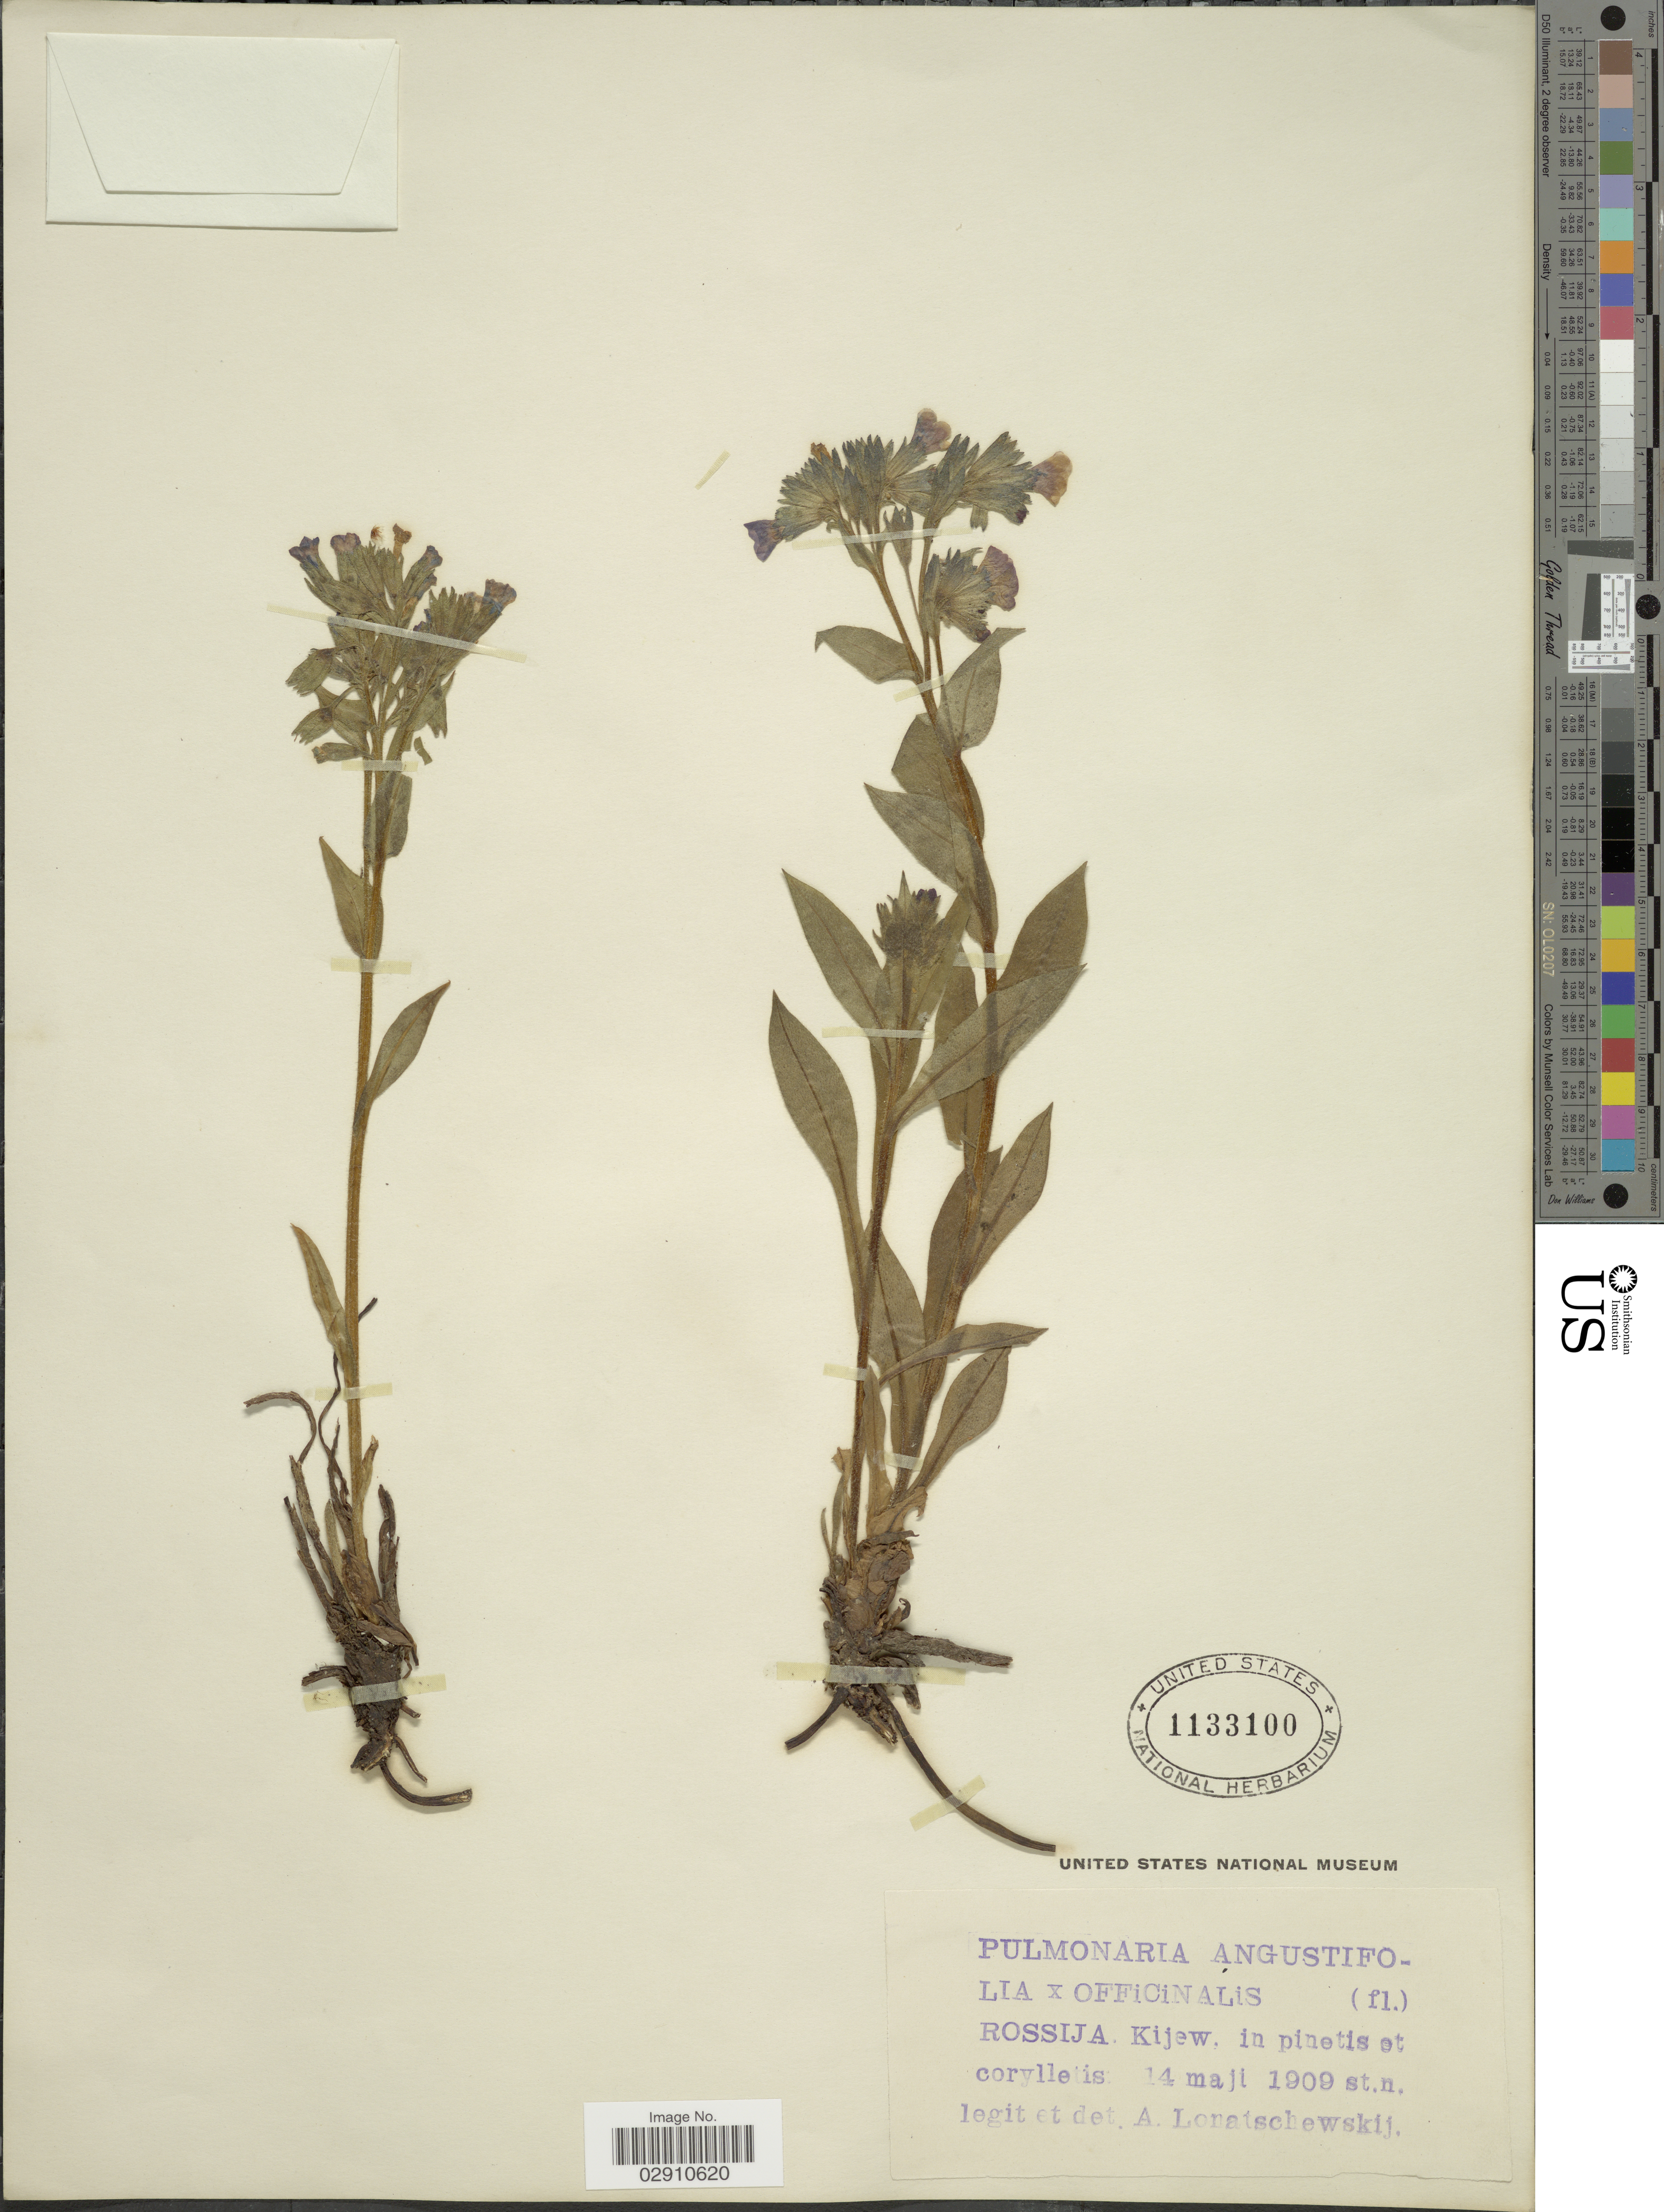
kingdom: Plantae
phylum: Tracheophyta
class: Magnoliopsida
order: Boraginales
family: Boraginaceae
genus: Pulmonaria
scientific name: Pulmonaria angustifolia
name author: L.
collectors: A. Lonatschewskij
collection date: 1909-05-14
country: Ukraine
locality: Rossija. Kijew, in pinetis et corylletis.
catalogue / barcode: US 1133100